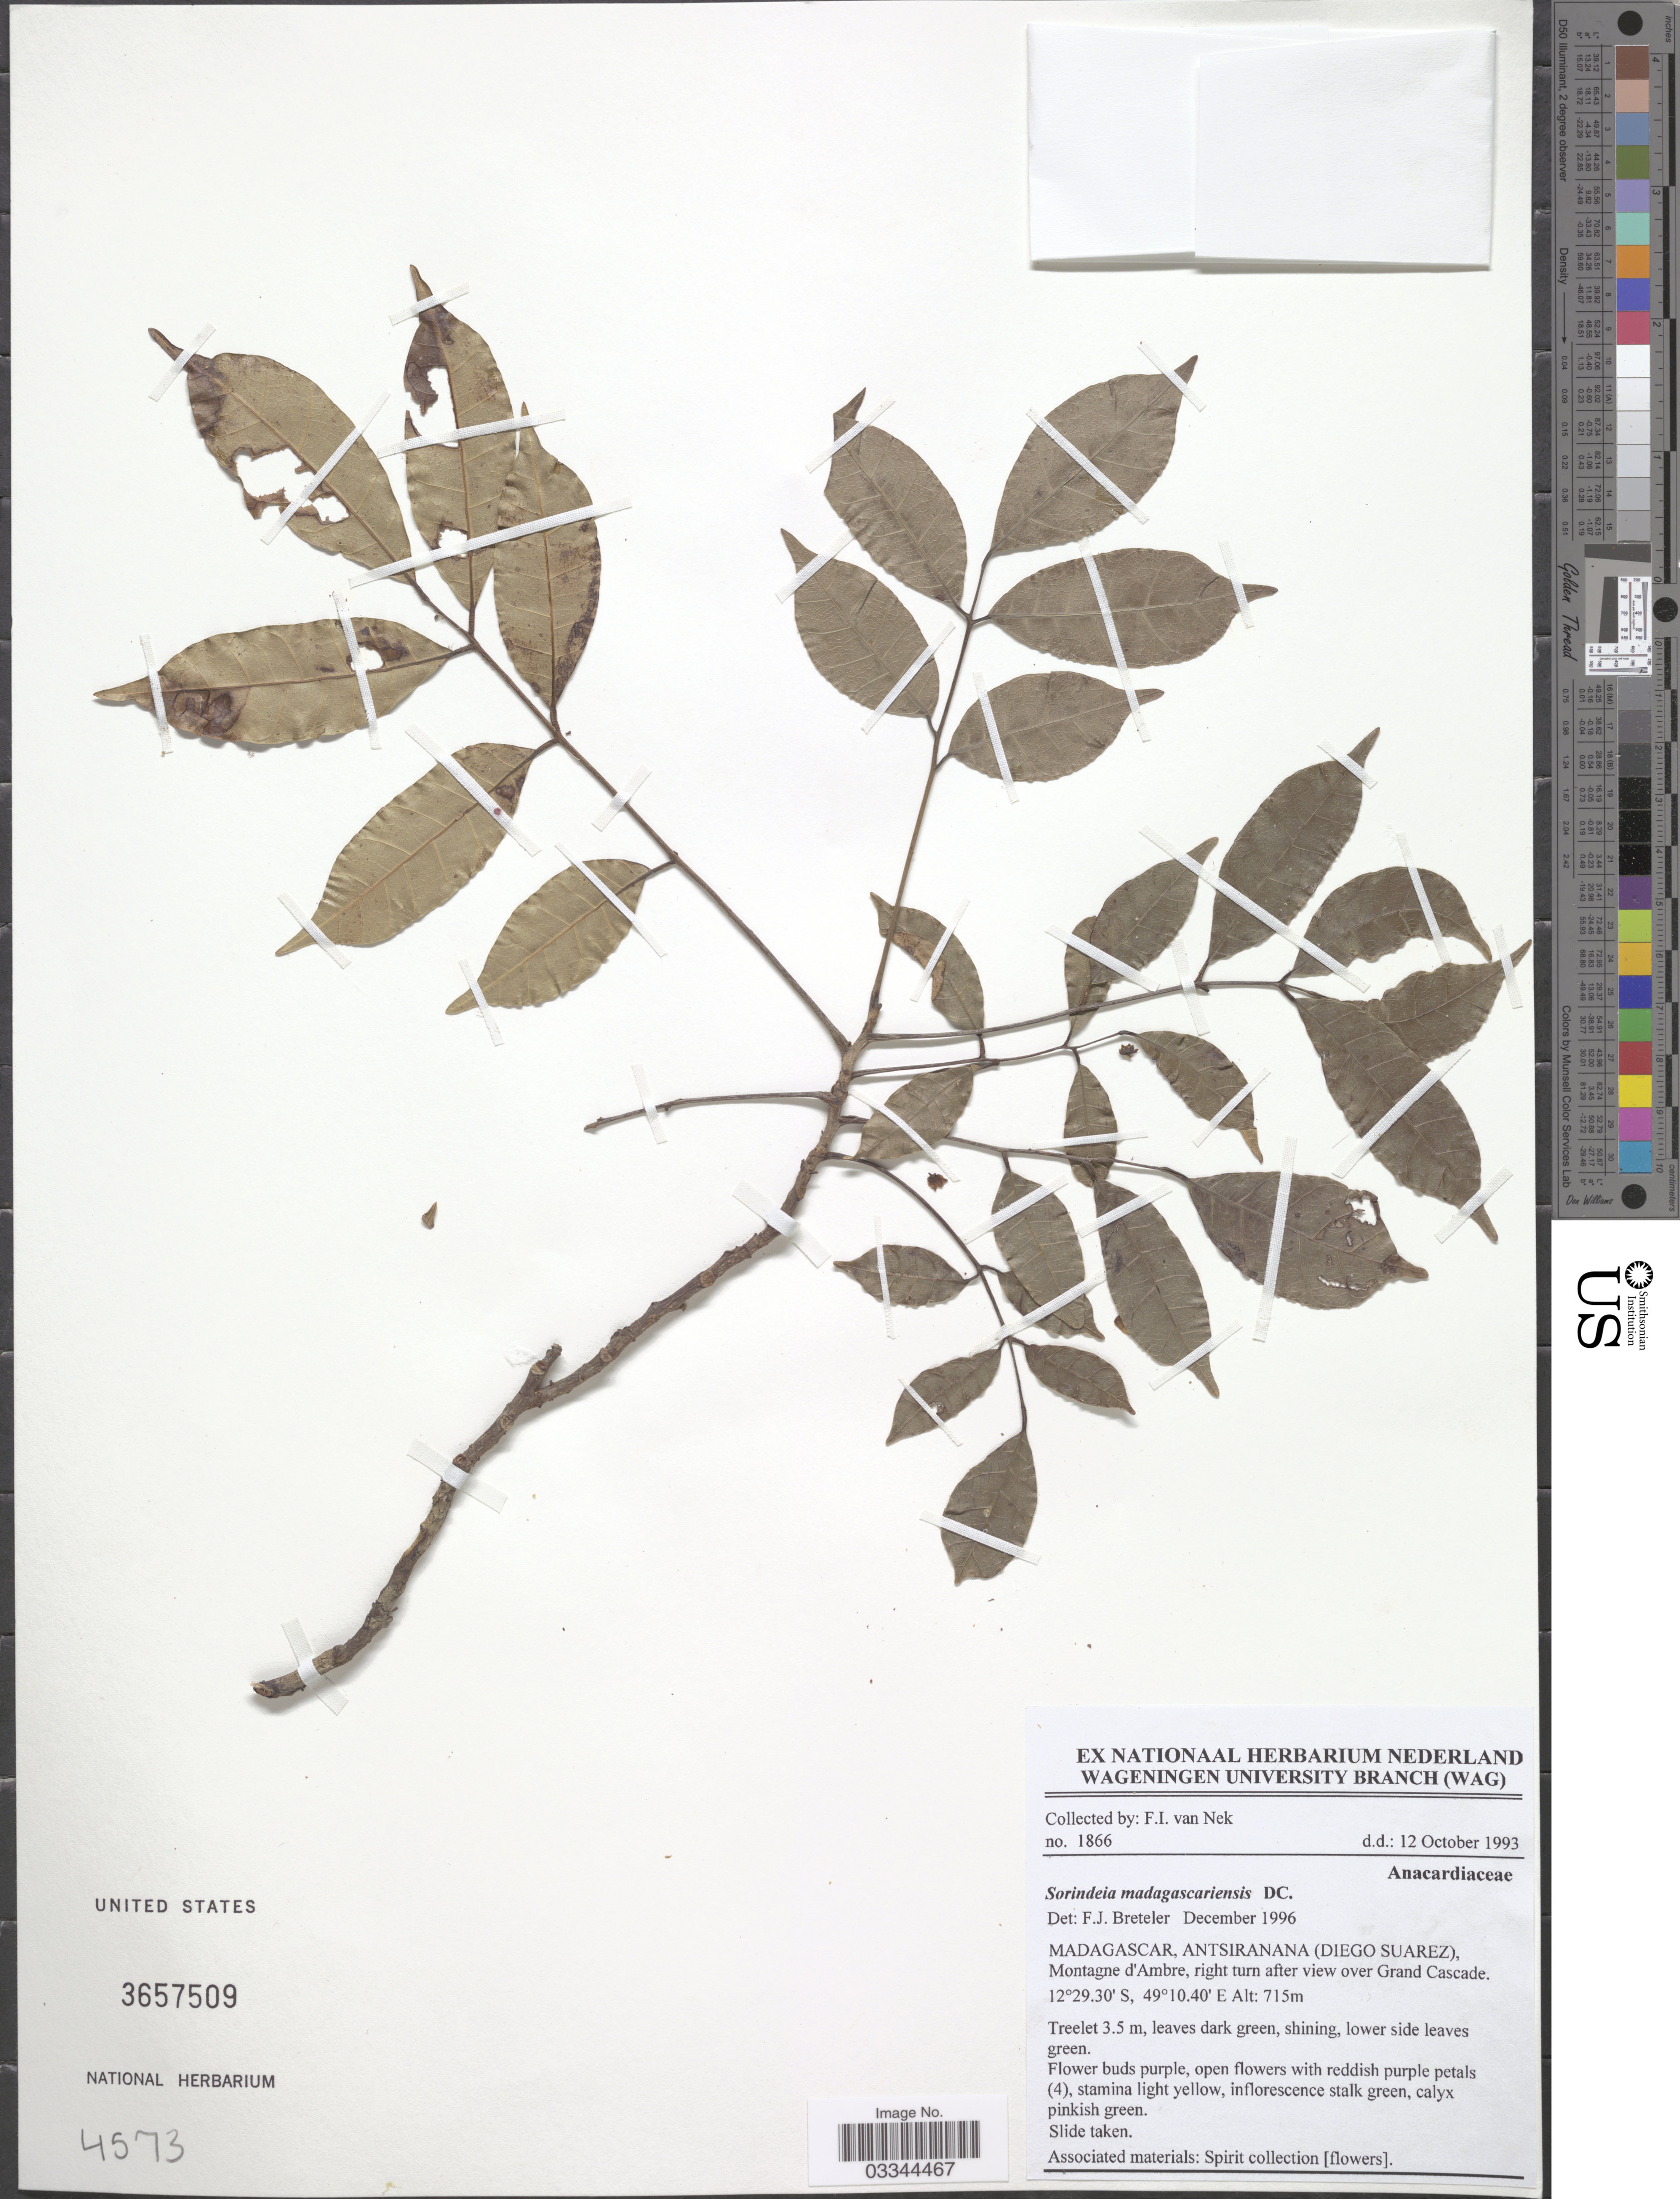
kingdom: Plantae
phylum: Tracheophyta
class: Magnoliopsida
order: Sapindales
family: Anacardiaceae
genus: Sorindeia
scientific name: Sorindeia madagascariensis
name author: Thouars ex DC.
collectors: F. van Nek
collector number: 1866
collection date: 1993-10-12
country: Madagascar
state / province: Diana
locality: (Diego Suarez), Montagne d'Ambre, right turn after view over Grand Cascade.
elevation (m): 715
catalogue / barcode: US 3657509